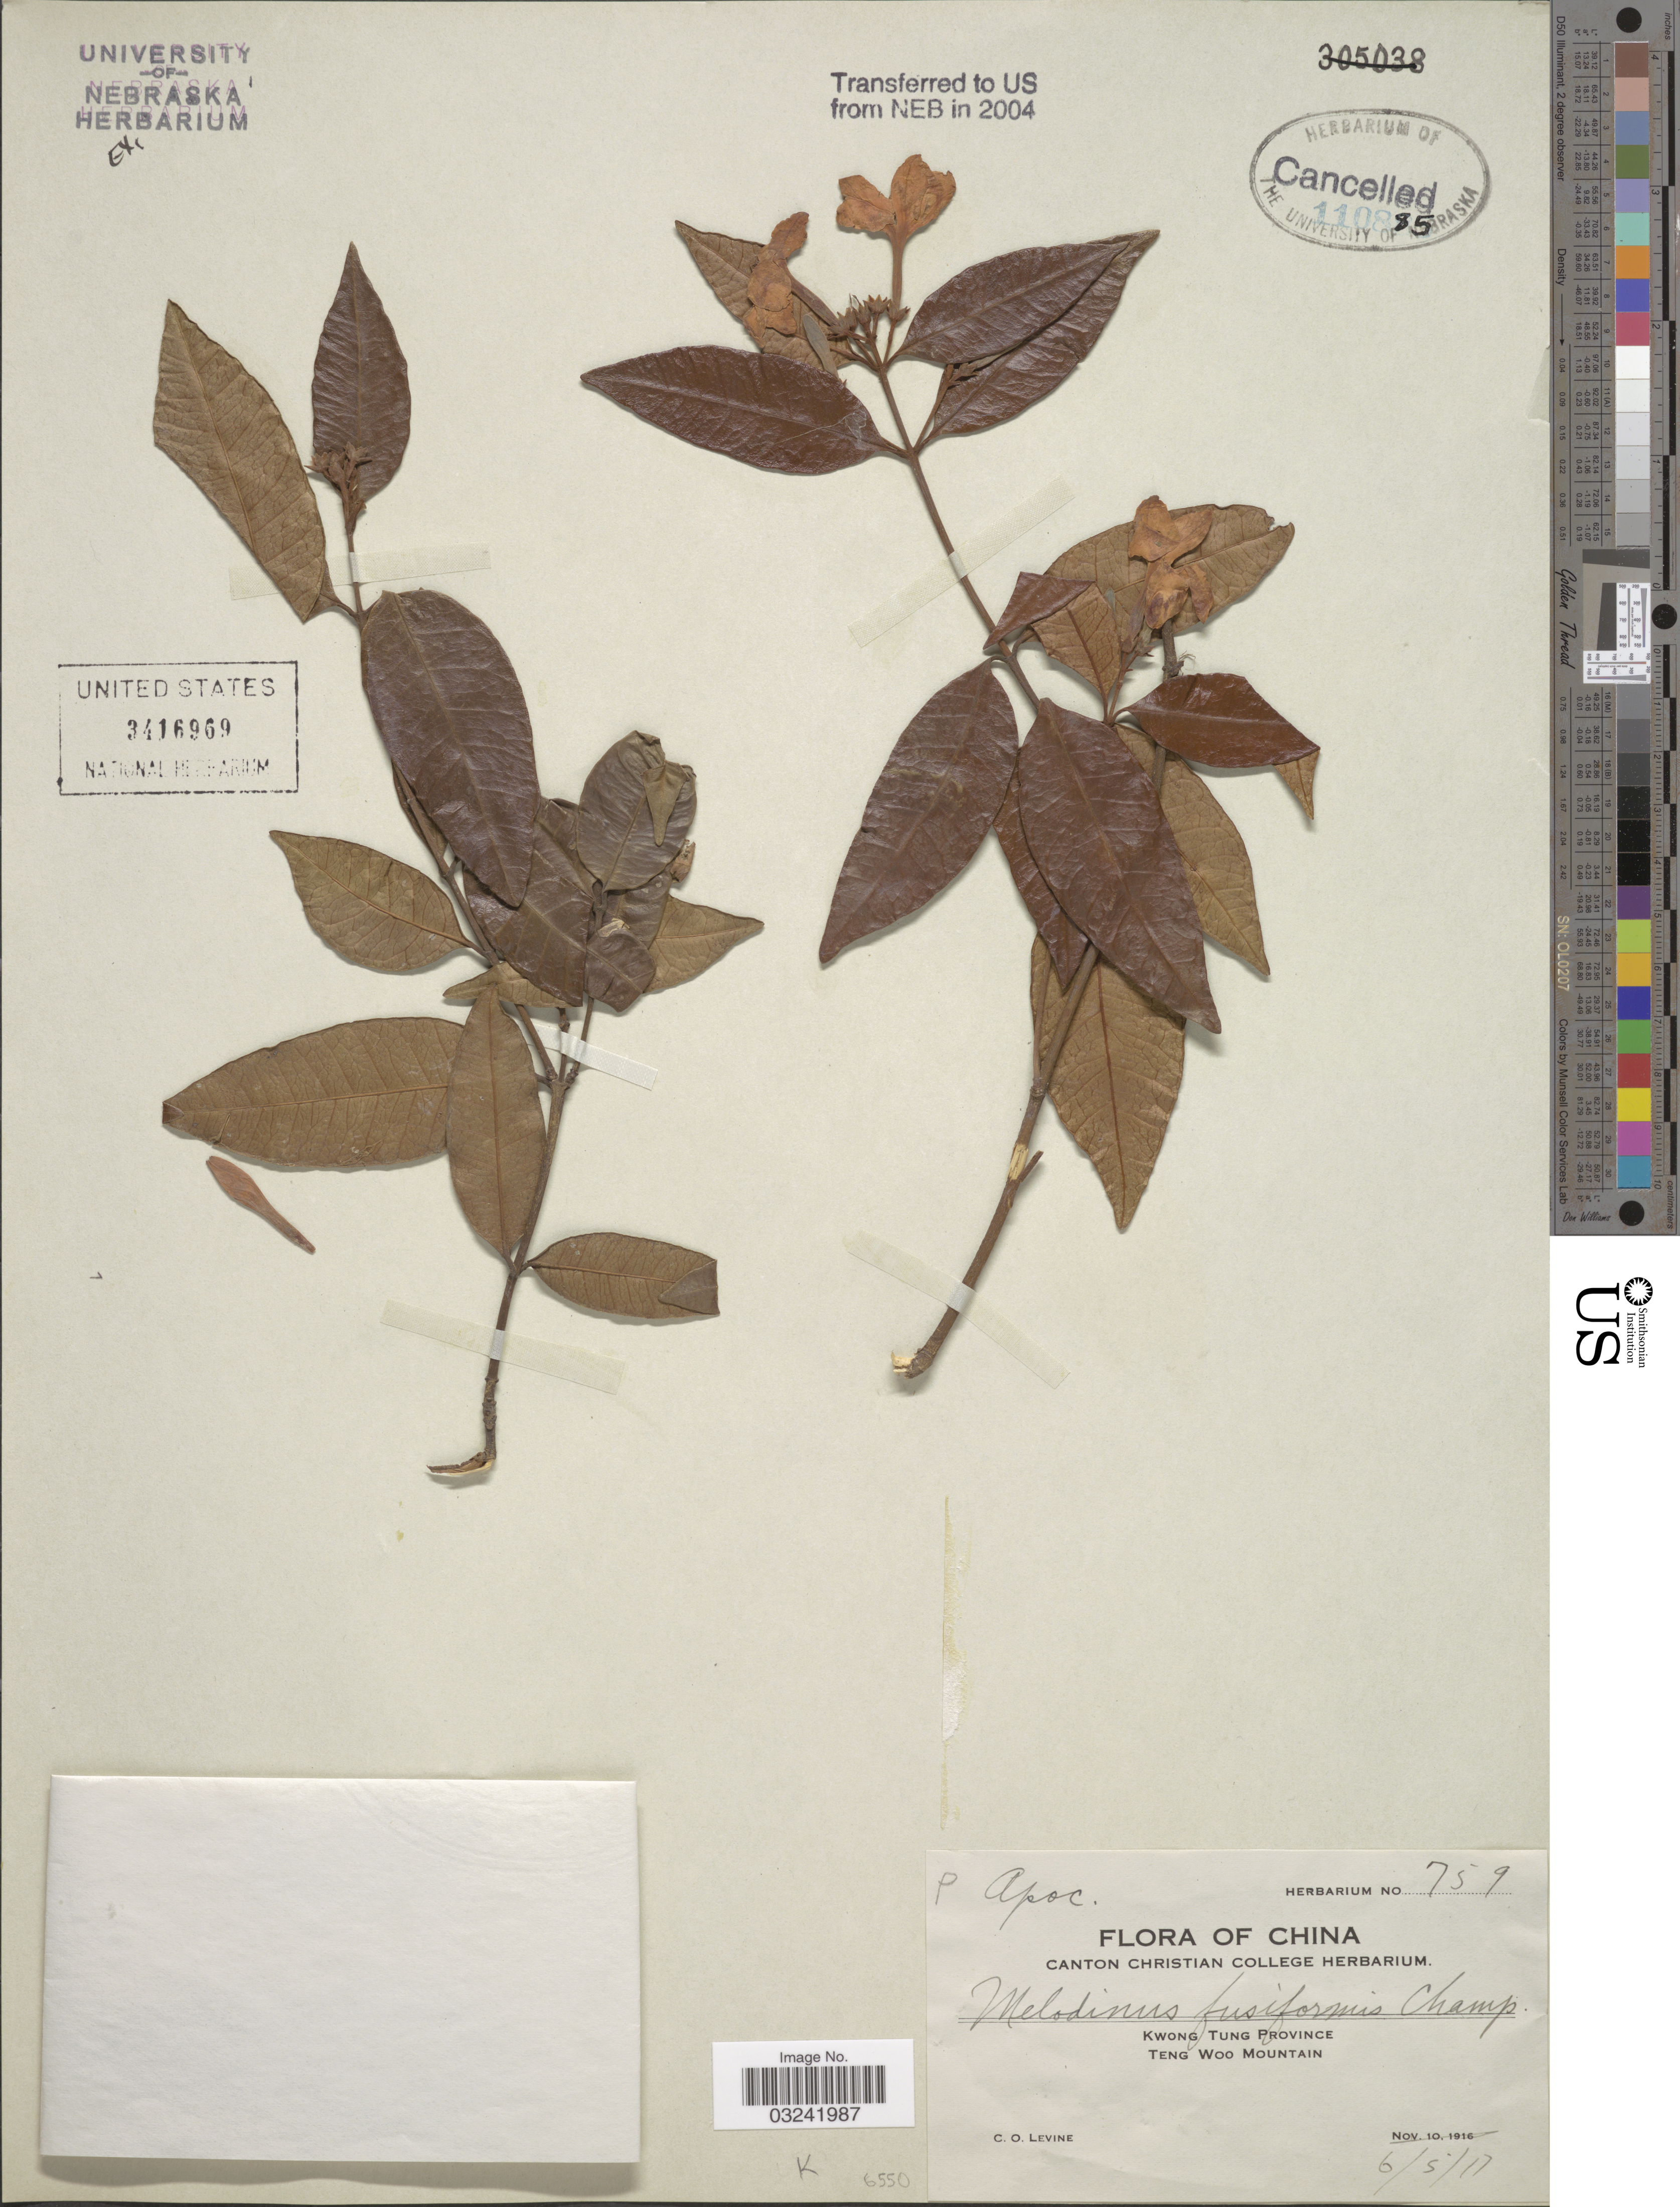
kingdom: Plantae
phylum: Tracheophyta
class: Magnoliopsida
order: Gentianales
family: Apocynaceae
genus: Melodinus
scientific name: Melodinus acutiflorus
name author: F. Muell.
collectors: C. O. Levine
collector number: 759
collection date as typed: Transcribed d/m/y: 6/5/17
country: China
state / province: Guangdong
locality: Kwong Tung Province, Teng Woo Mountain.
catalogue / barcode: US 3416969